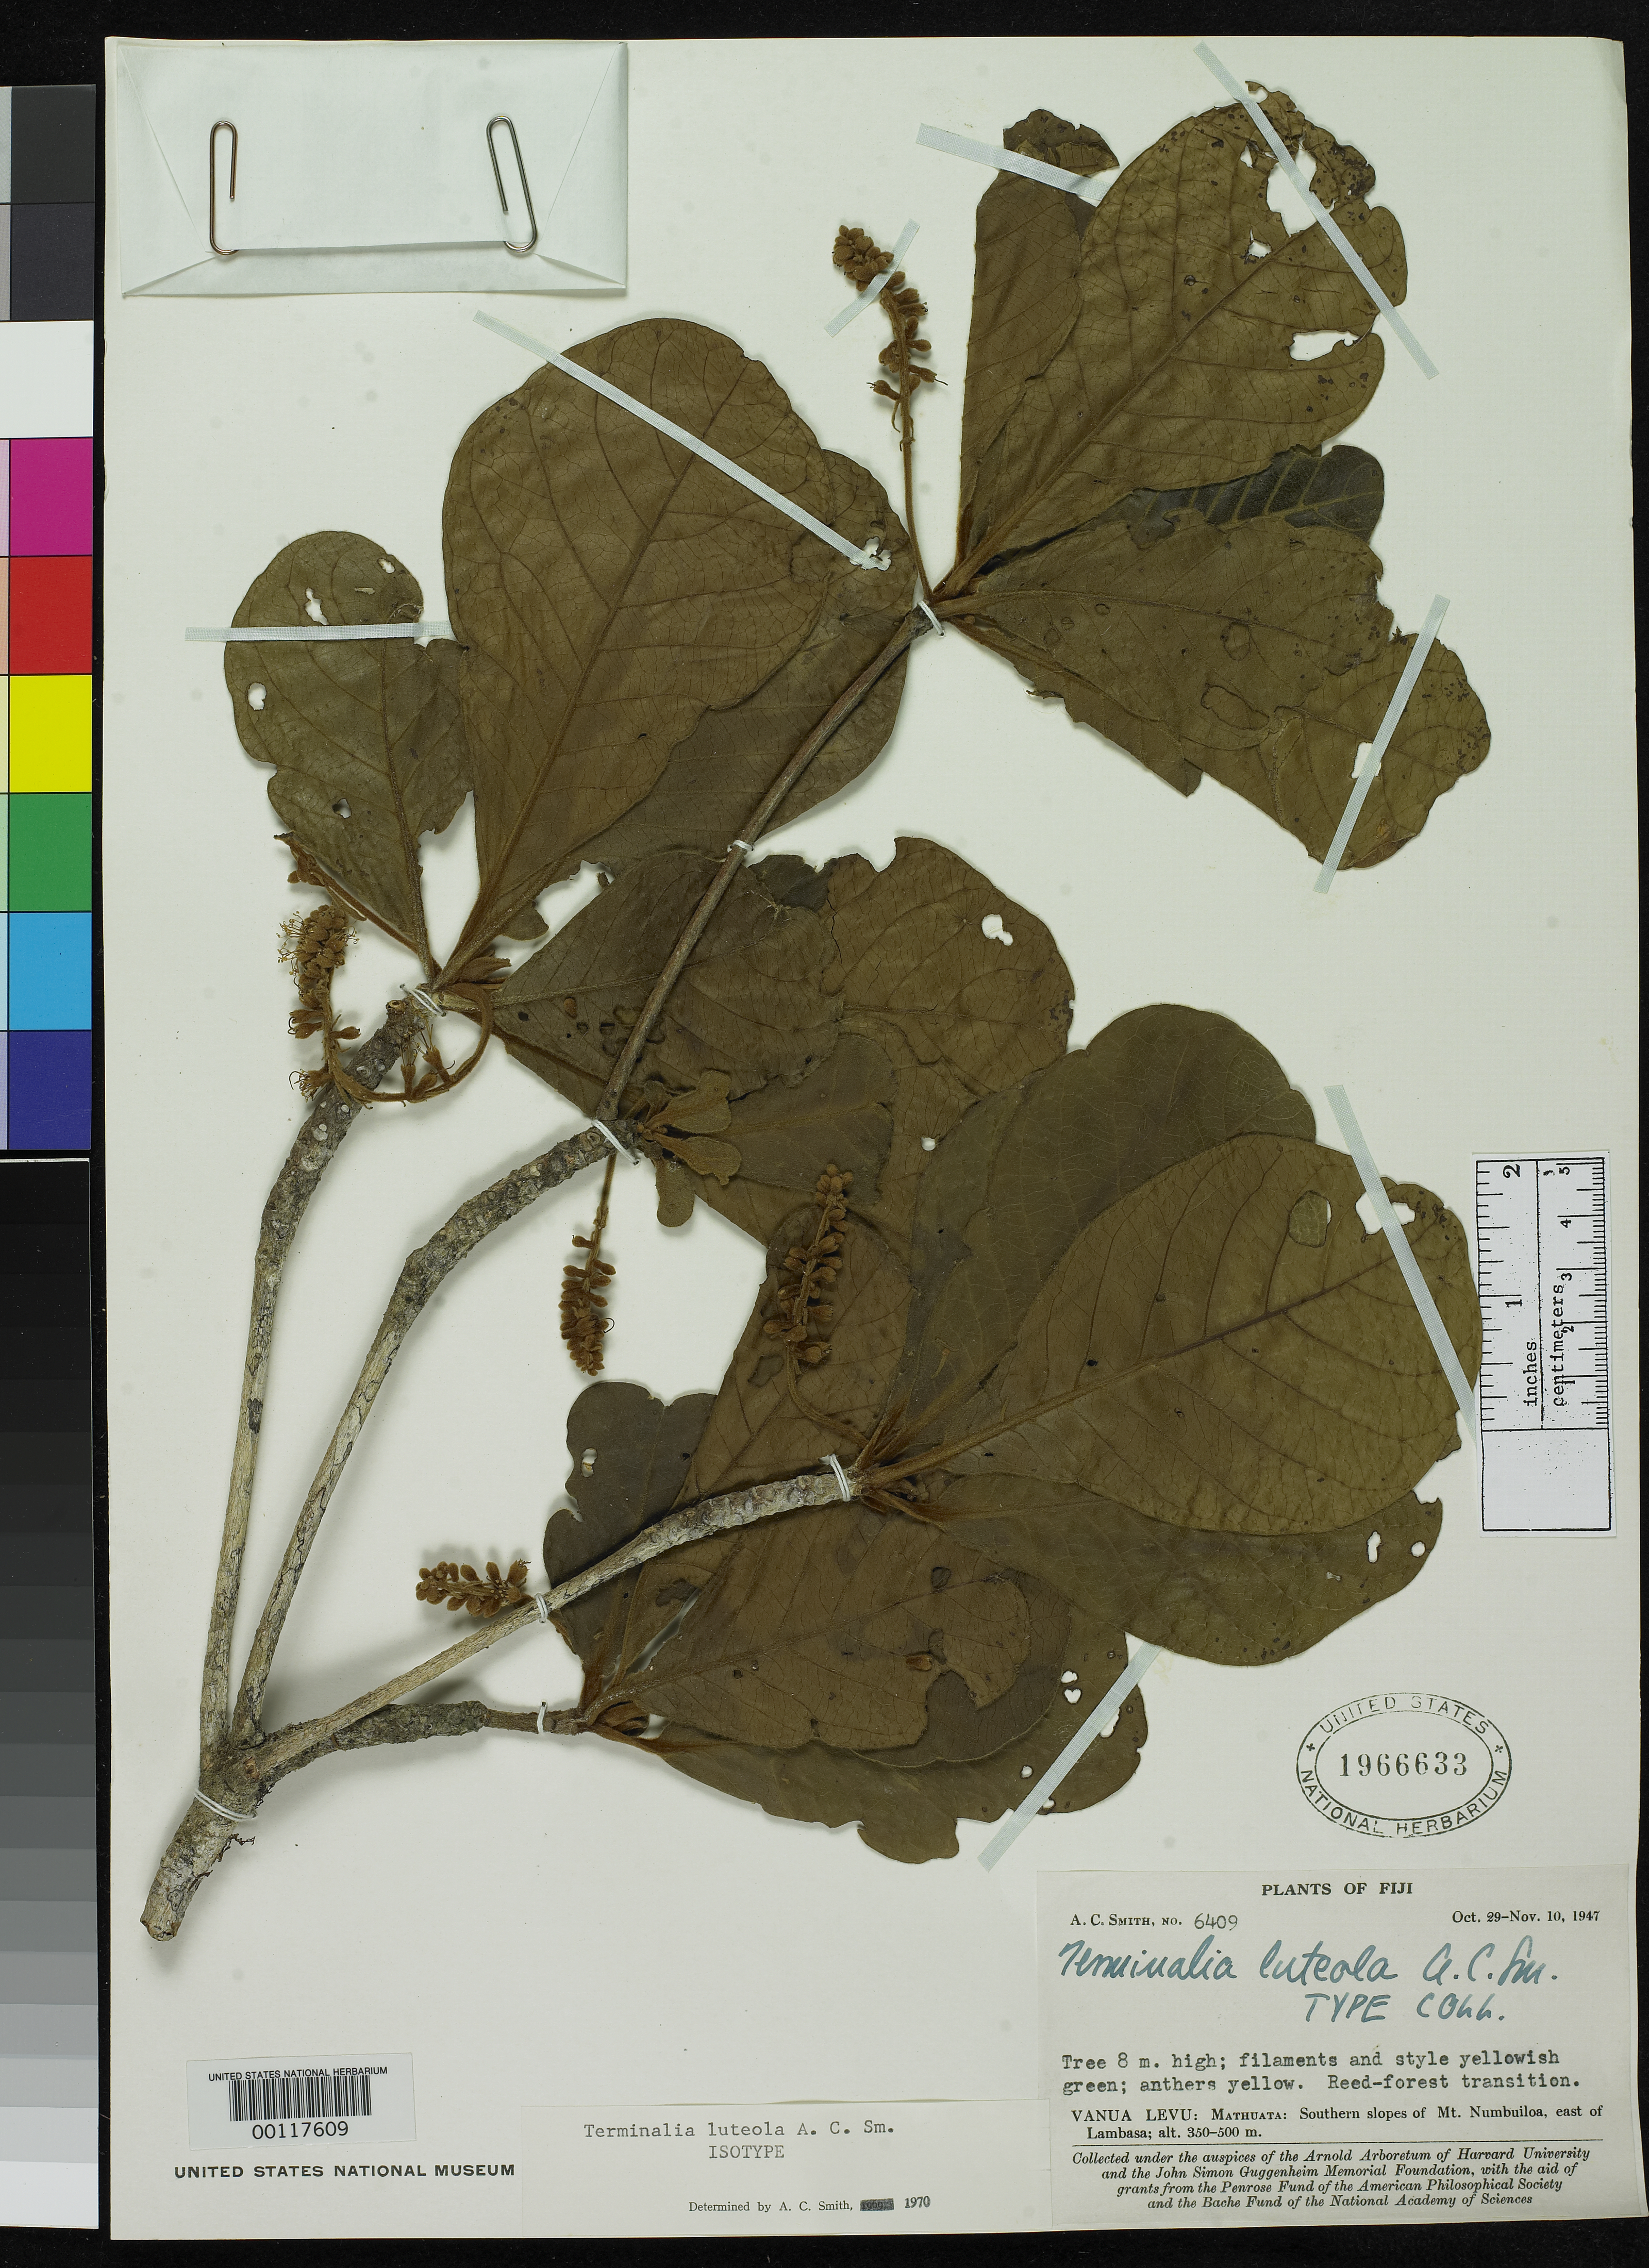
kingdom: Plantae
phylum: Tracheophyta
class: Magnoliopsida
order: Myrtales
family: Combretaceae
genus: Terminalia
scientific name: Terminalia luteola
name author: A.C. Sm.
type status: Isotype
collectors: A. C. Smith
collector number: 6409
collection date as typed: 29 Oct 1947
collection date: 1947-10-29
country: Fiji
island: Macuata-i-wai [Mathuata-i-wai]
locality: Southern slopes of Mt. Numbuiloa, east of Lambasa. [Vanua Levu Group]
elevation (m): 350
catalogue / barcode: US 1966633